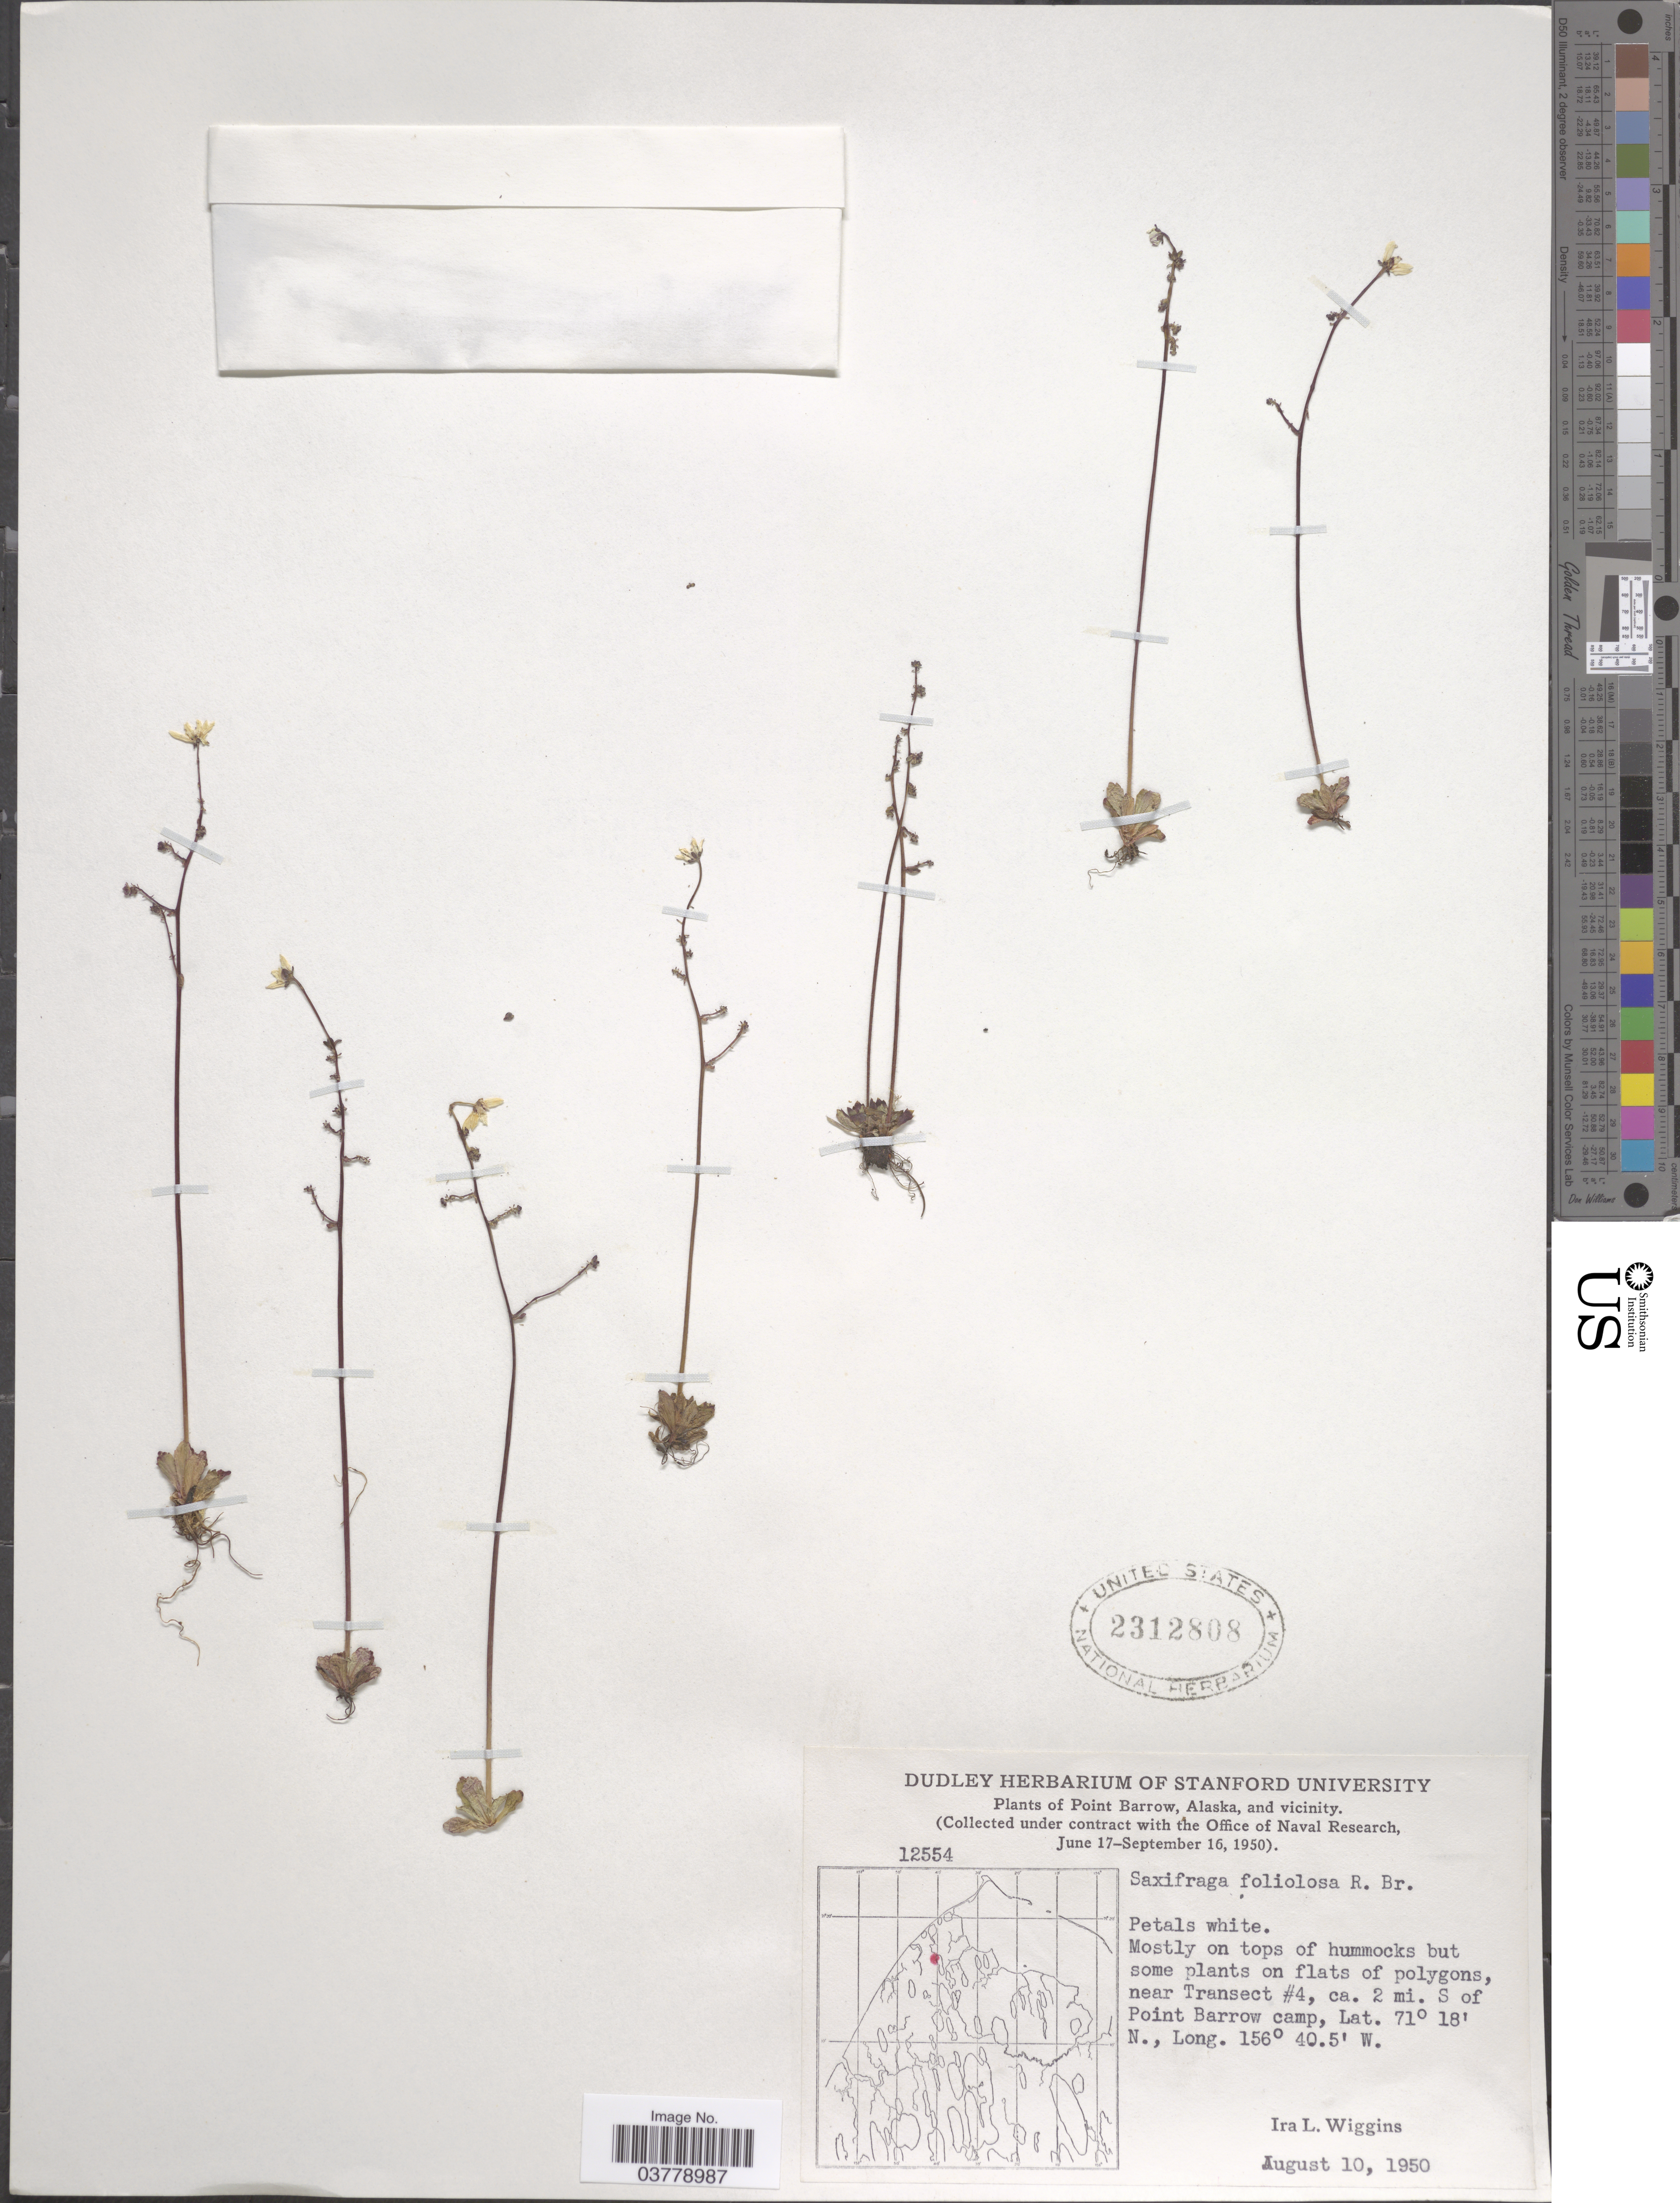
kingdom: Plantae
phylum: Tracheophyta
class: Magnoliopsida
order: Saxifragales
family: Saxifragaceae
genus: Micranthes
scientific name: Micranthes foliolosa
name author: (R. Br.) Gornall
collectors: I. L. Wiggins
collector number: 12554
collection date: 1950-08-10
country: United States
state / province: Alaska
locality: Point Barrow, Alaska, and vicinity. Near Transect #4, ca. 2 mi. S of Point Barrow camp.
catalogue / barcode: US 2312808